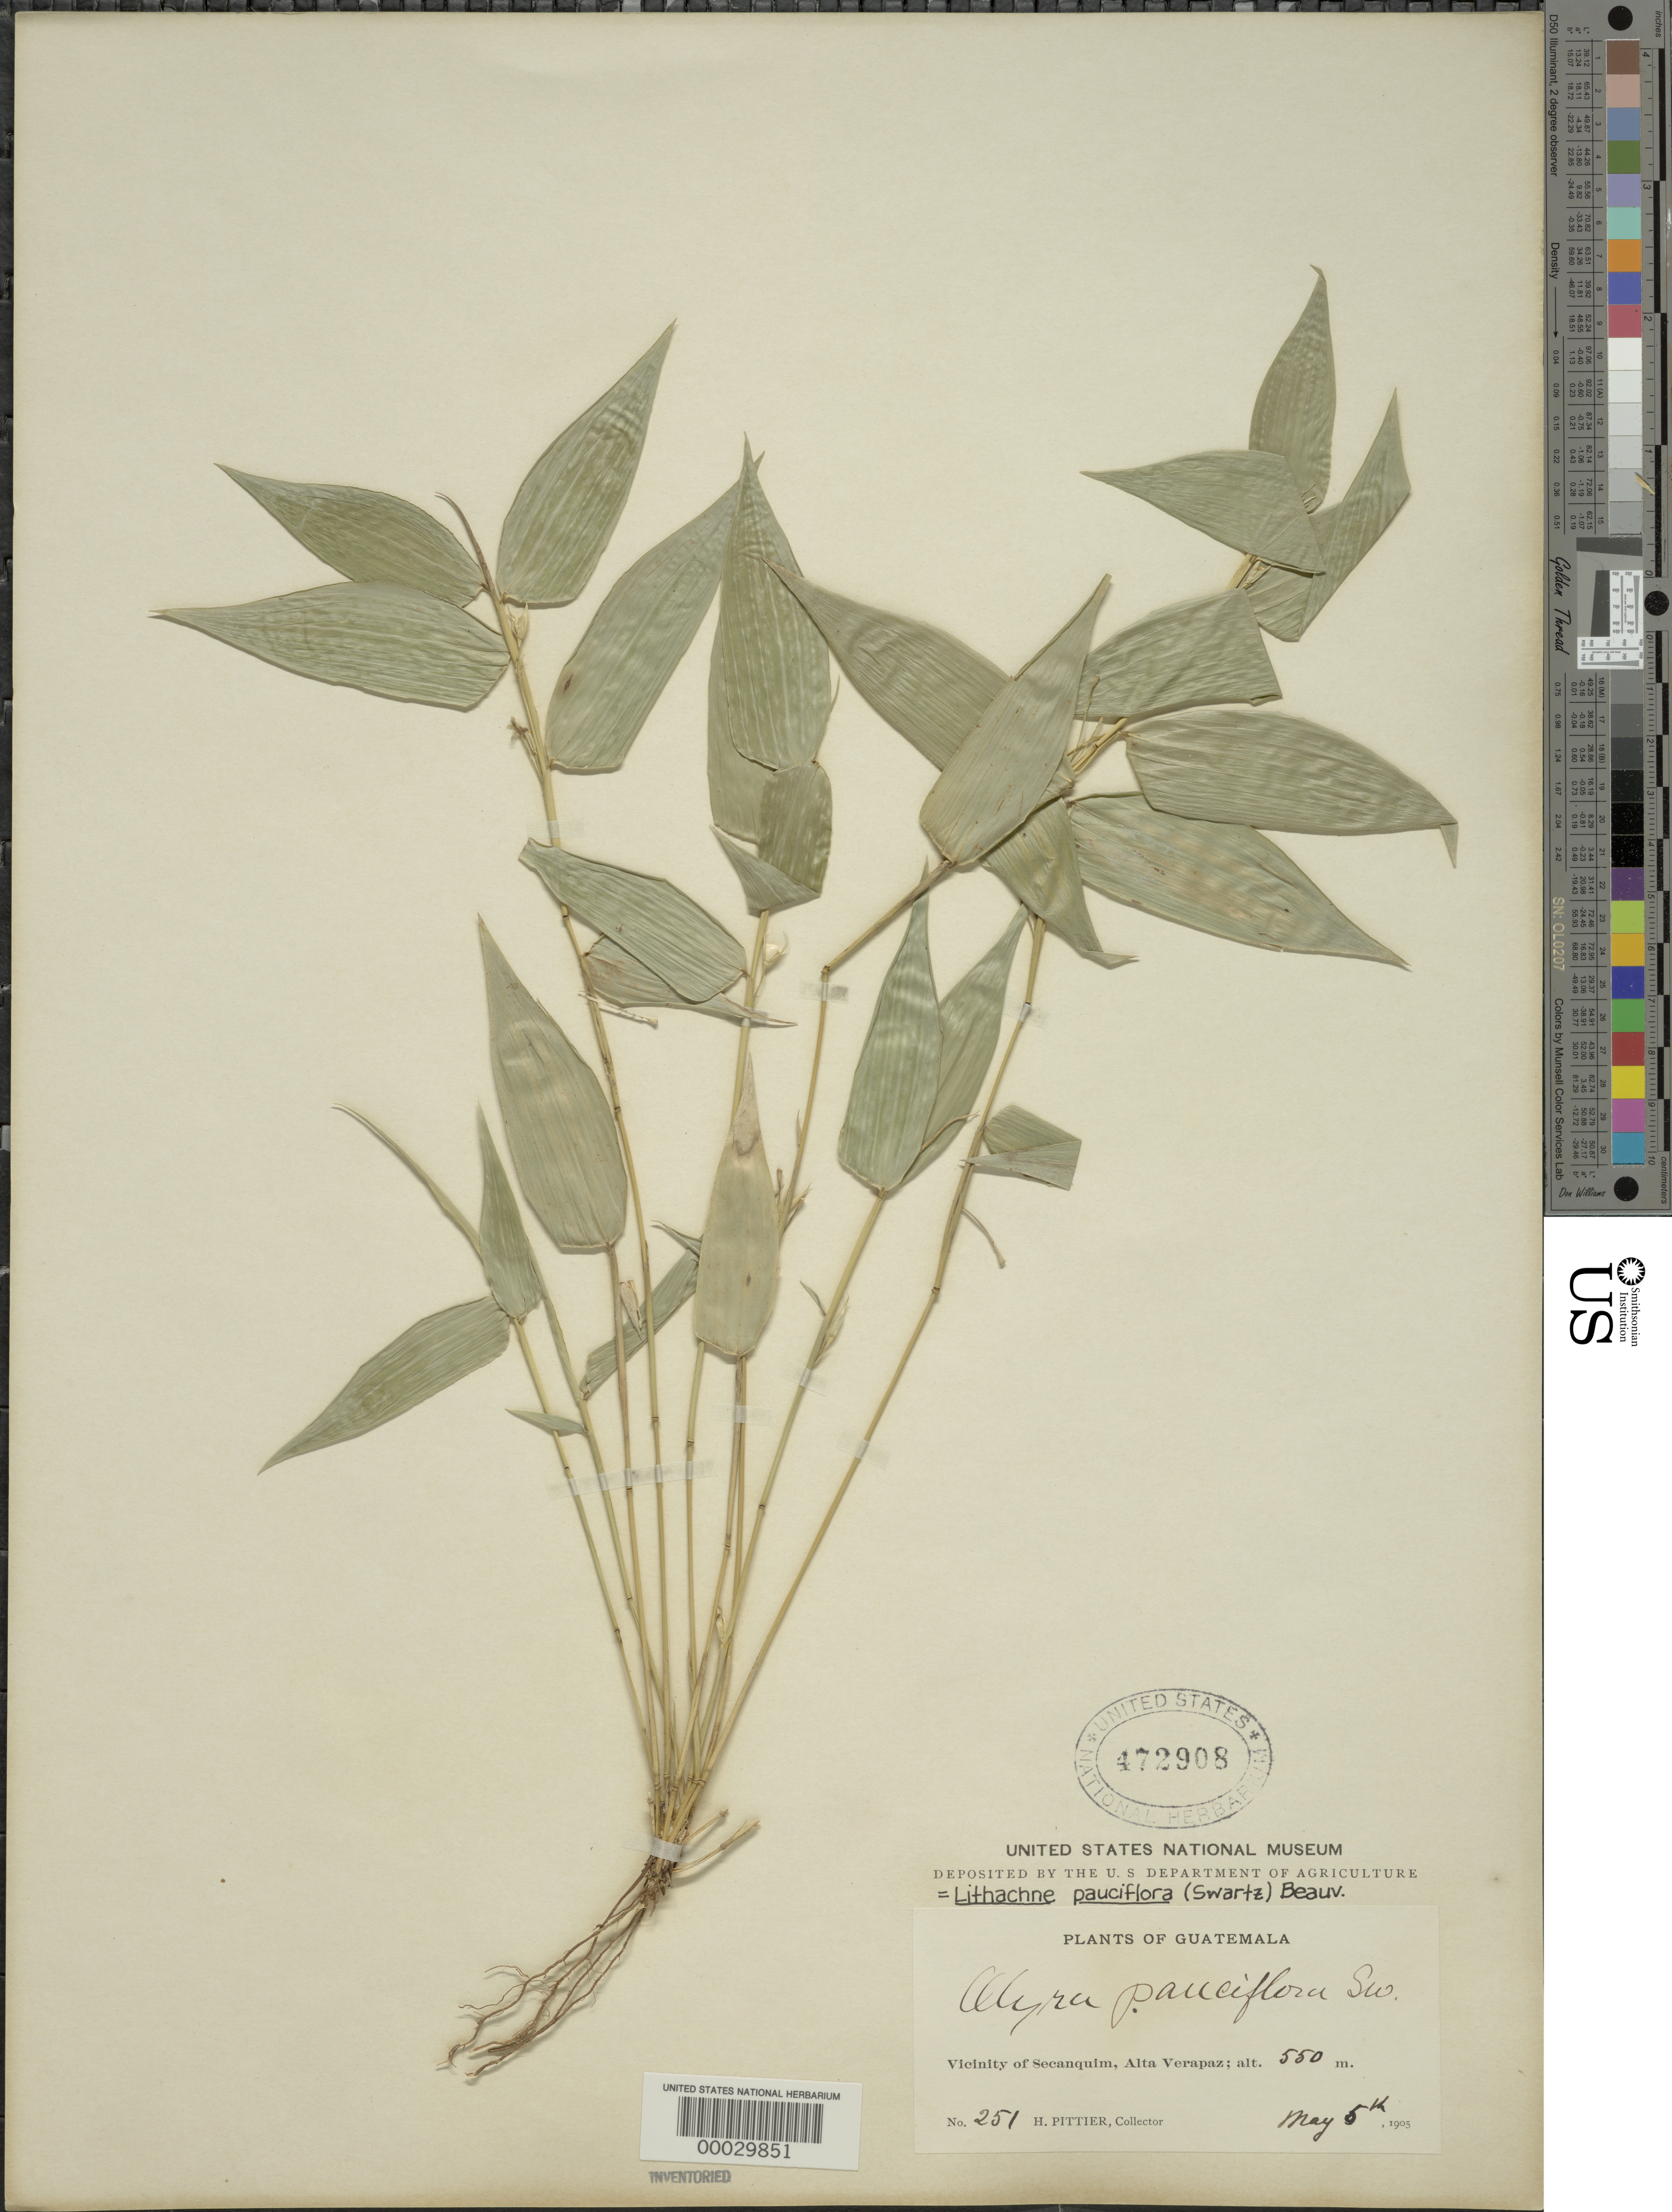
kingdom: Plantae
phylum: Tracheophyta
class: Liliopsida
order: Poales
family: Poaceae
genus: Lithachne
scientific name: Lithachne pauciflora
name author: (Sw.) P. Beauv.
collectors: H. F. Pittier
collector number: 251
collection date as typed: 05 May 1905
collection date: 1905-05-05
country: Guatemala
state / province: Alta Verapaz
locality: Secanquim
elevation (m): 550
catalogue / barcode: US 472908